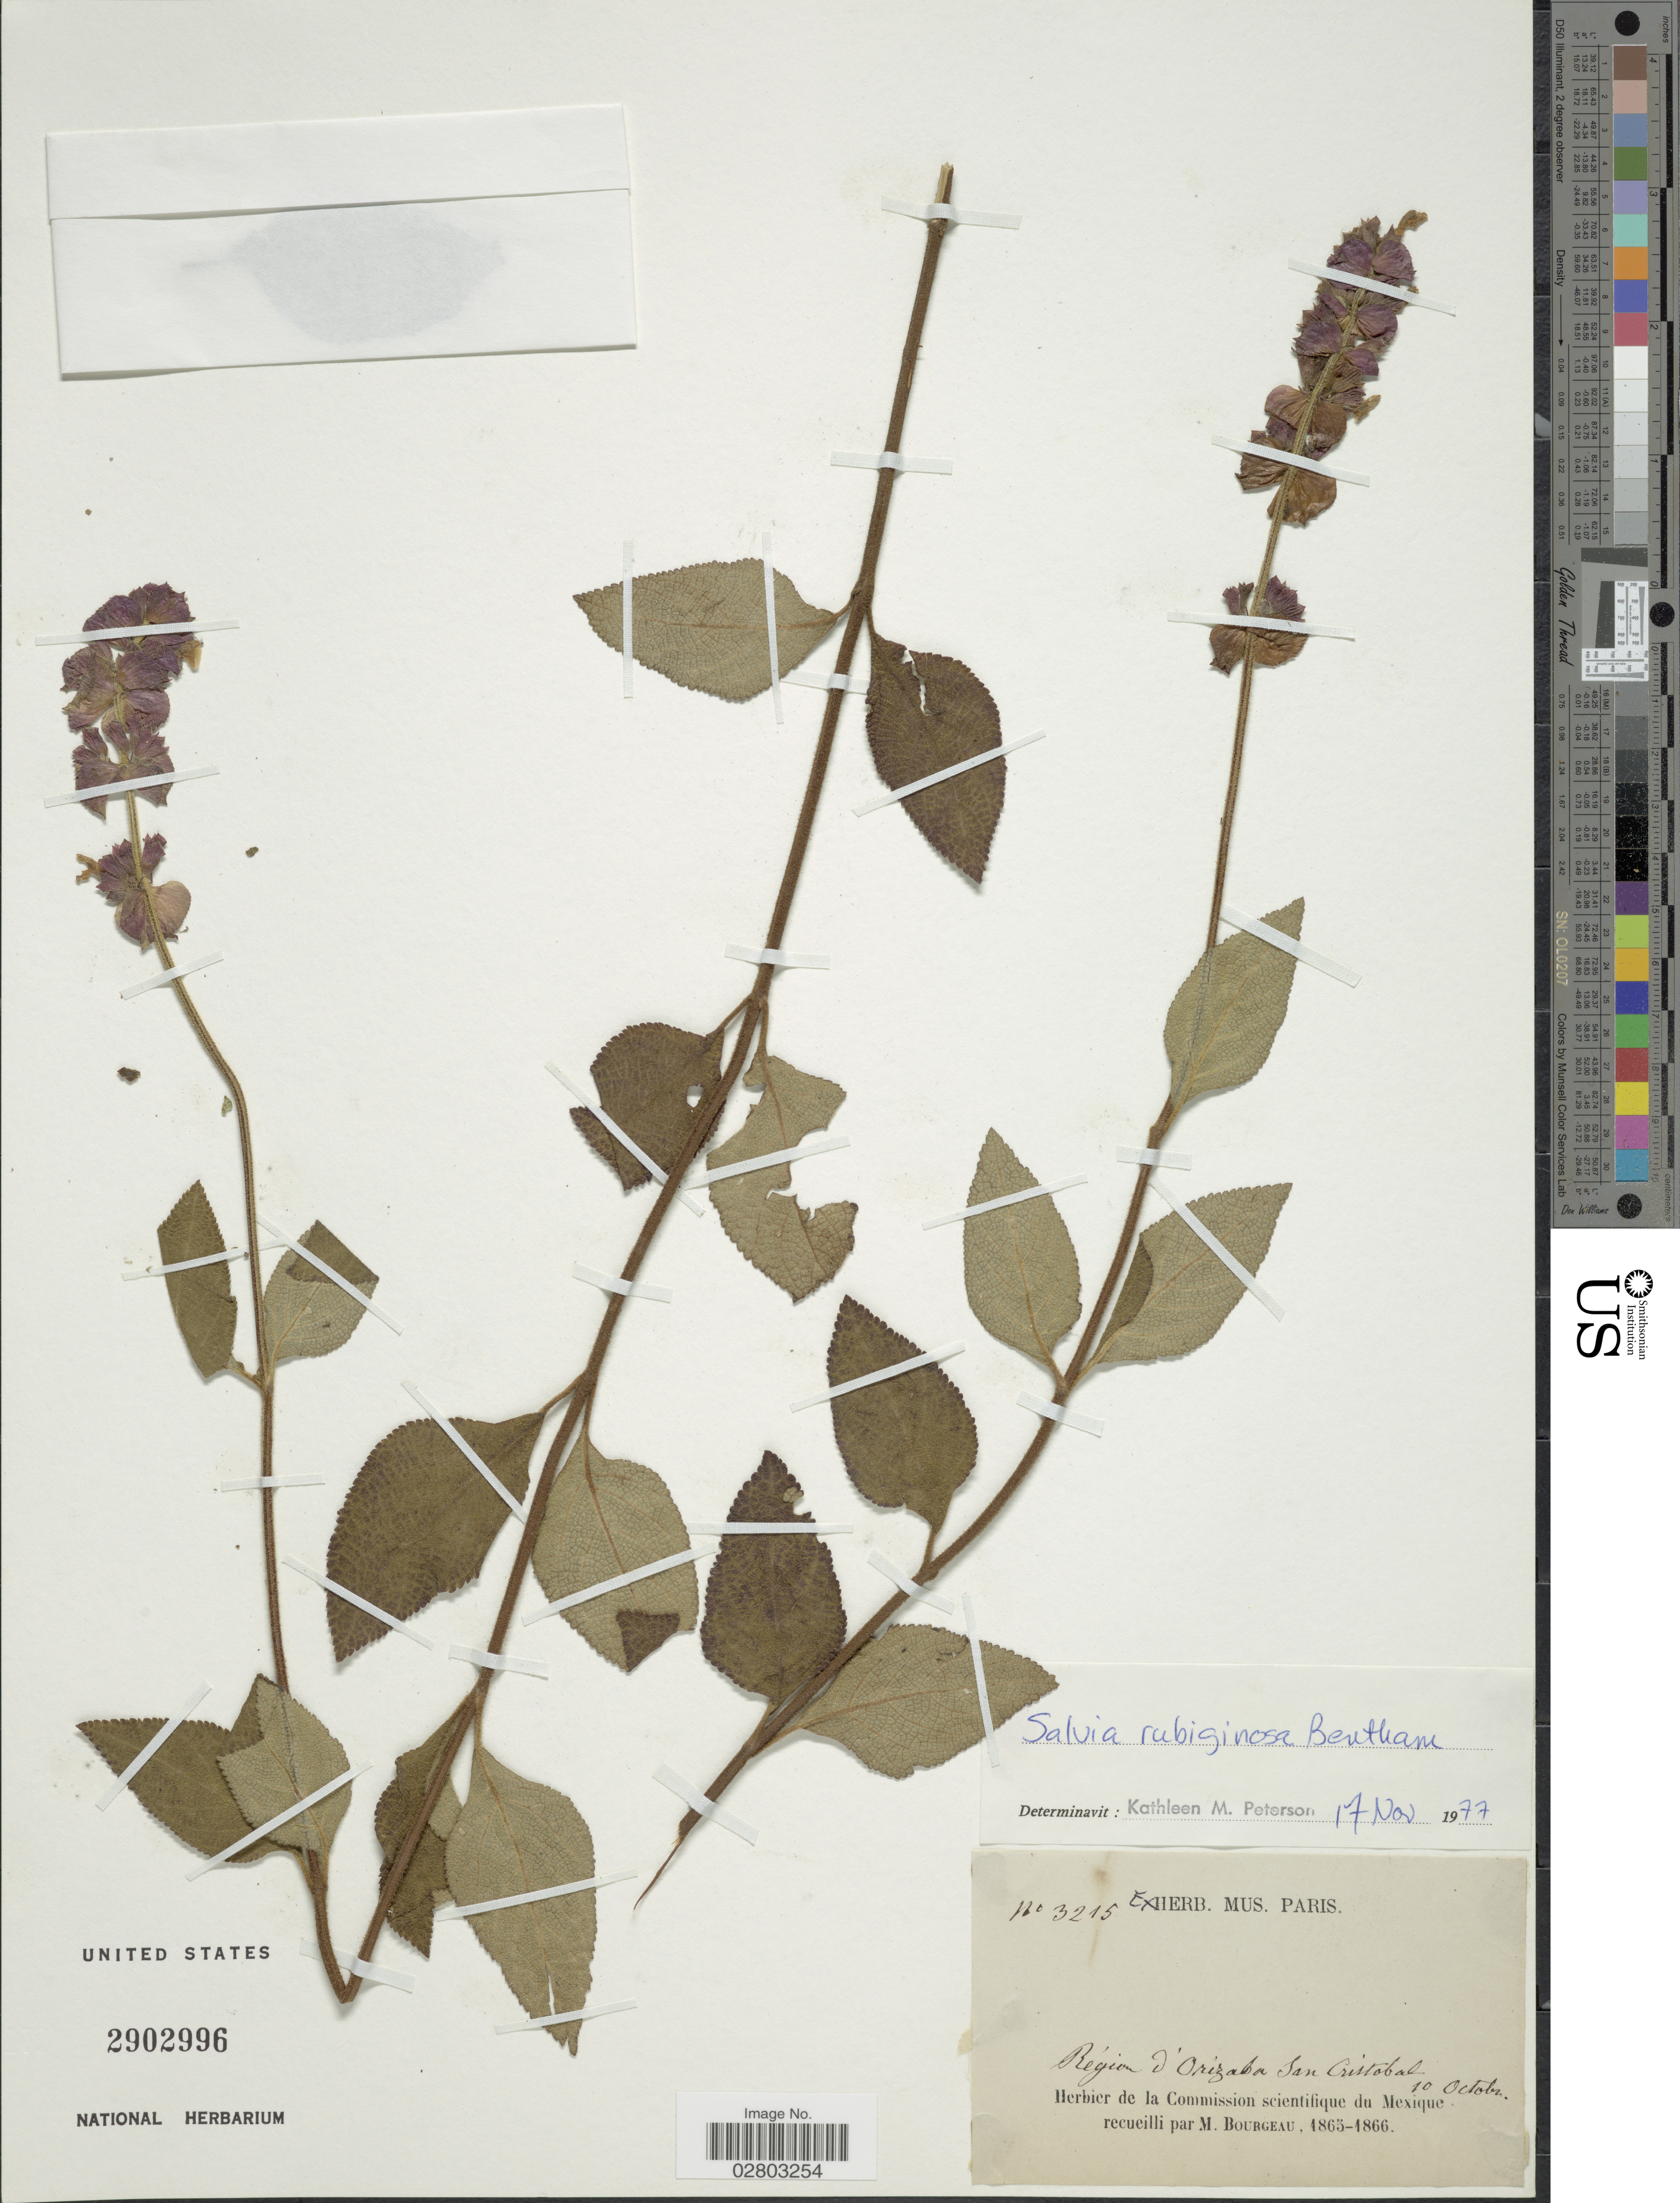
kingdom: Plantae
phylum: Tracheophyta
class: Magnoliopsida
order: Lamiales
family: Lamiaceae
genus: Salvia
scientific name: Salvia rubiginosa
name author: Benth.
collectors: M. Bourgeau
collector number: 3215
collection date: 1865-10-10/1866-10-10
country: Mexico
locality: Région d'Orizaba San Cristobal.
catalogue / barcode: US 2902996